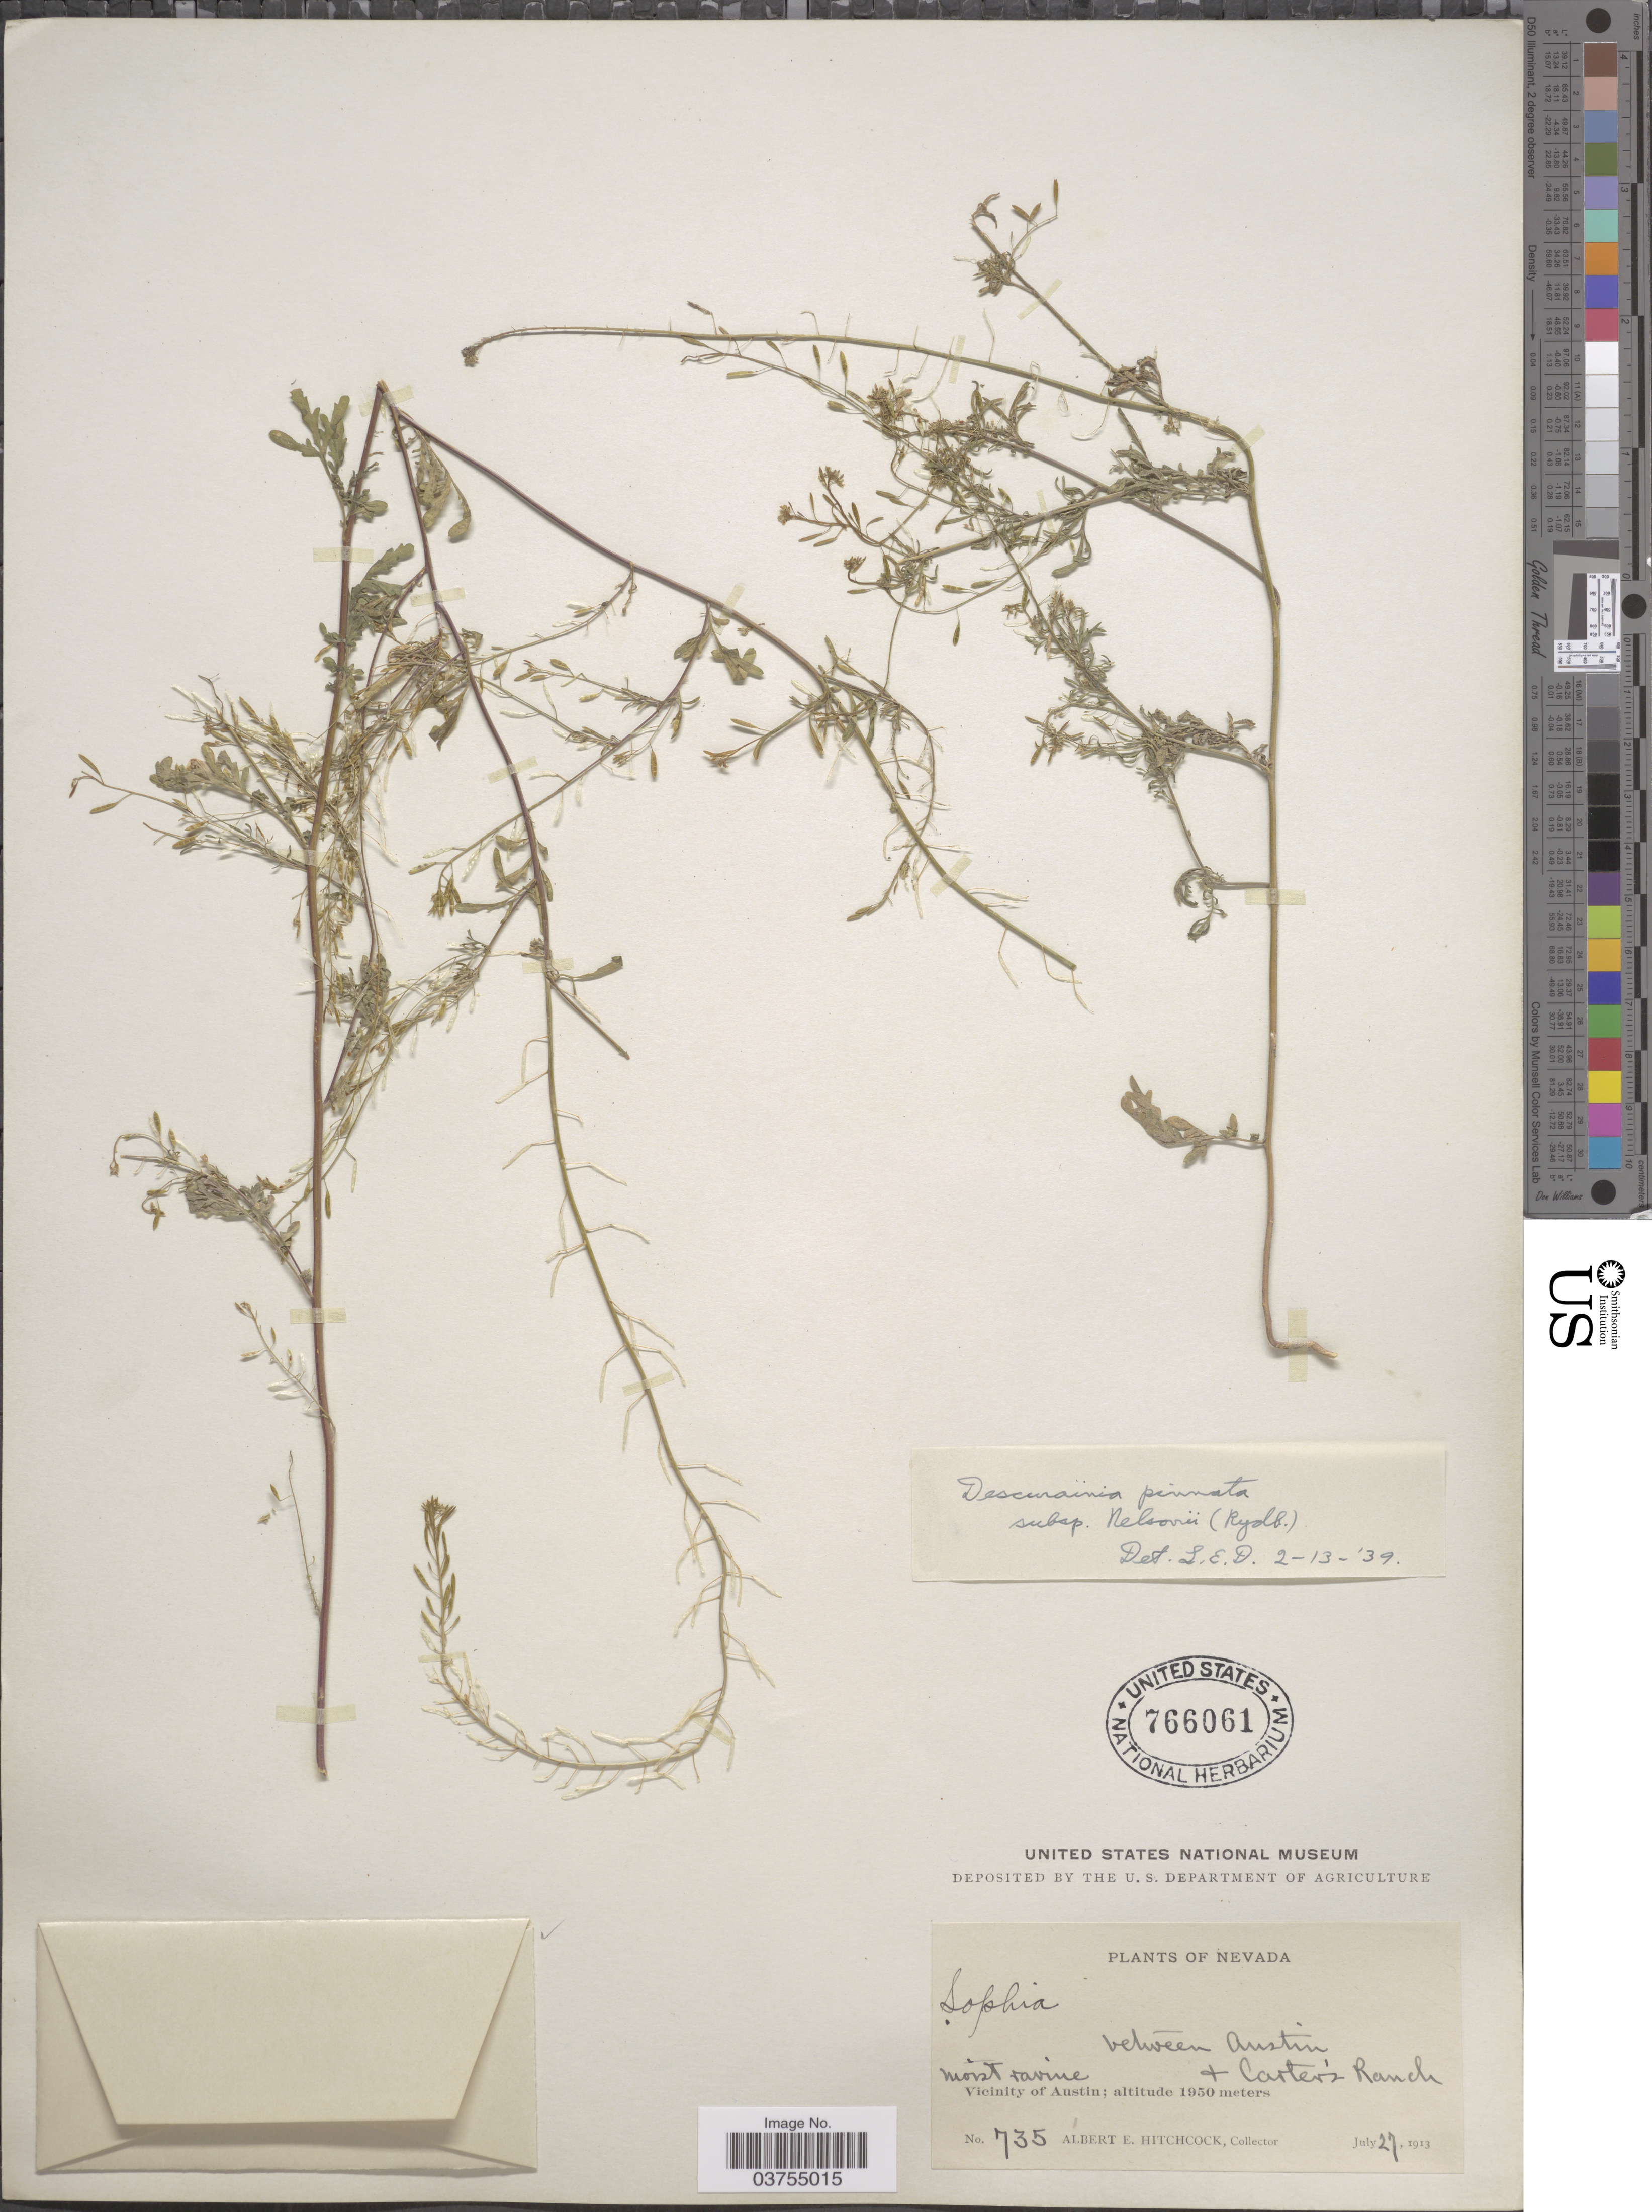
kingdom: Plantae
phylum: Tracheophyta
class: Magnoliopsida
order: Brassicales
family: Brassicaceae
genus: Descurainia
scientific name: Descurainia pinnata subsp. nelsonii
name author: (Rydb.) M. Peck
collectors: A. Hitchcock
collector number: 735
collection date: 1913-07-27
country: United States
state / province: Nevada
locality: Between Austin + Carter's Ranch. Vicinity of Austin.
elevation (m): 1950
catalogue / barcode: US 766061